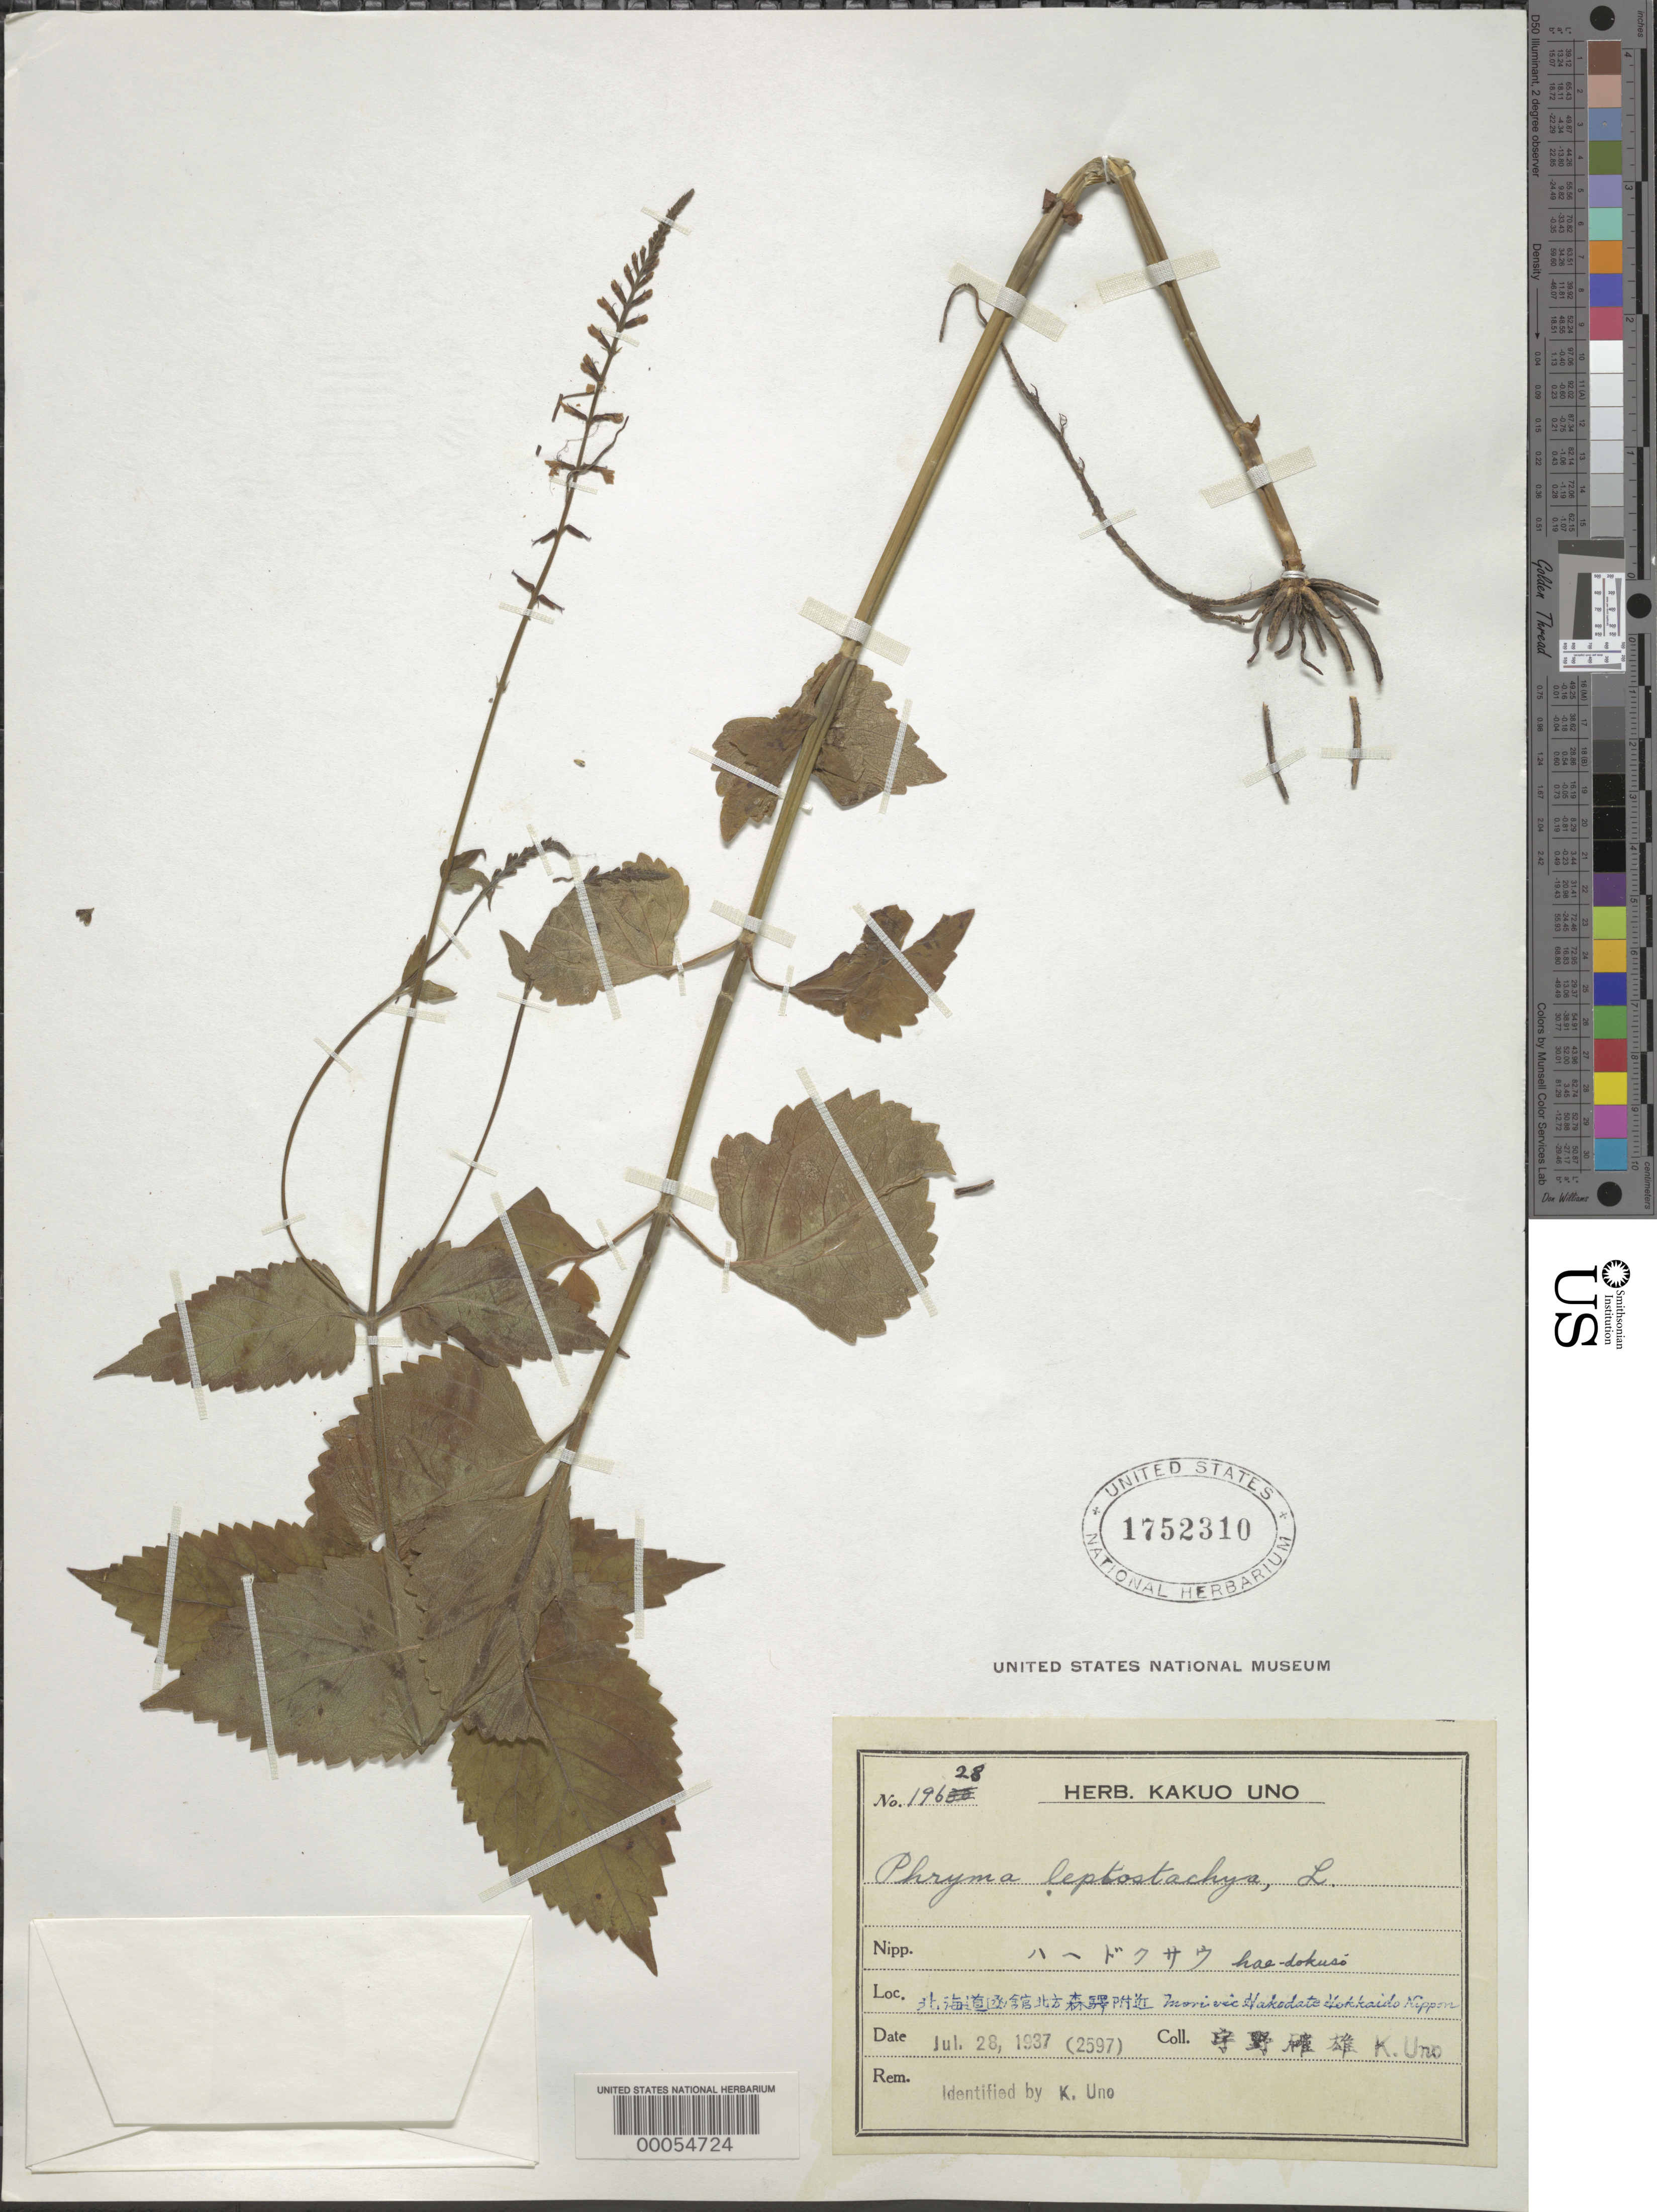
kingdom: Plantae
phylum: Tracheophyta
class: Magnoliopsida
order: Lamiales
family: Phrymaceae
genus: Phryma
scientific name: Phryma leptostachya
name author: L.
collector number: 19628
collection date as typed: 28 Jul 1937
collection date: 1937-07-28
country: Japan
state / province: Hokkaido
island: Hokkaido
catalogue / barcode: US 1752310